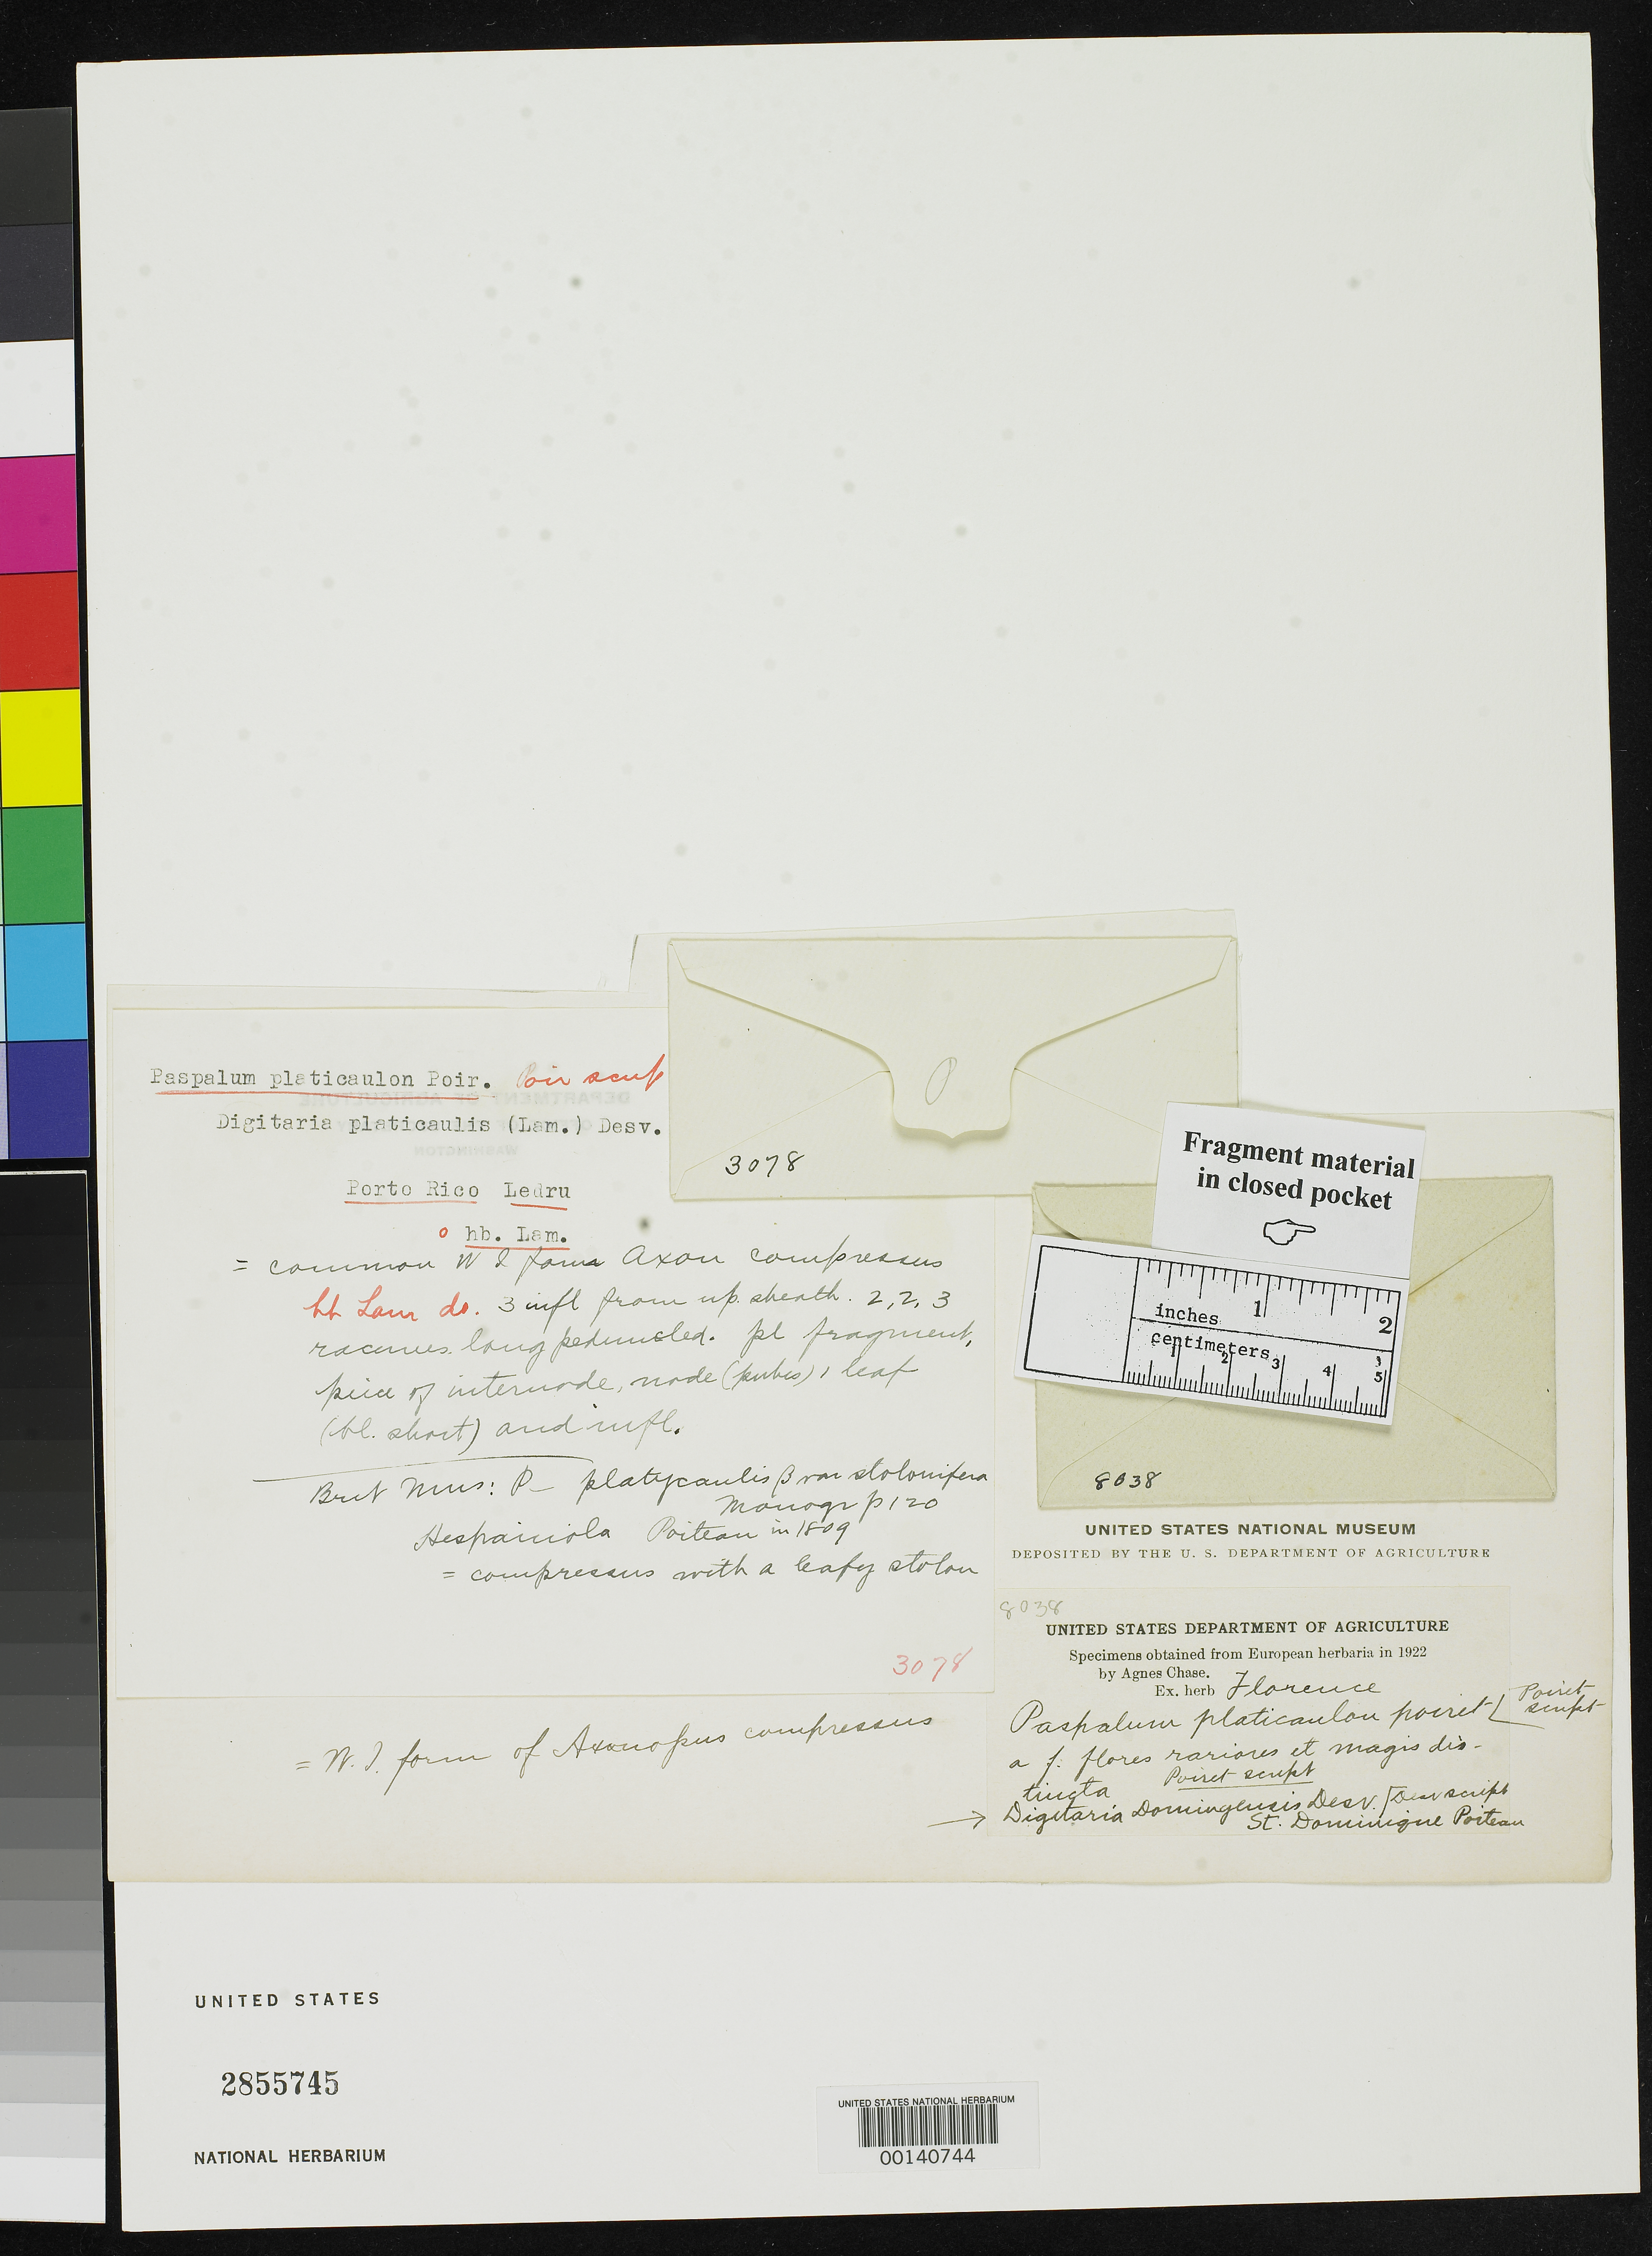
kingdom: Plantae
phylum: Tracheophyta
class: Liliopsida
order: Poales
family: Poaceae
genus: Paspalum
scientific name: Paspalum platicaulon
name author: Poir. in Lam.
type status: Type Fragment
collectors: A. Le Dru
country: Puerto Rico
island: Greater Antilles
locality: Sierra de Naguabo ad Rio Blanco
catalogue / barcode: US 2855745